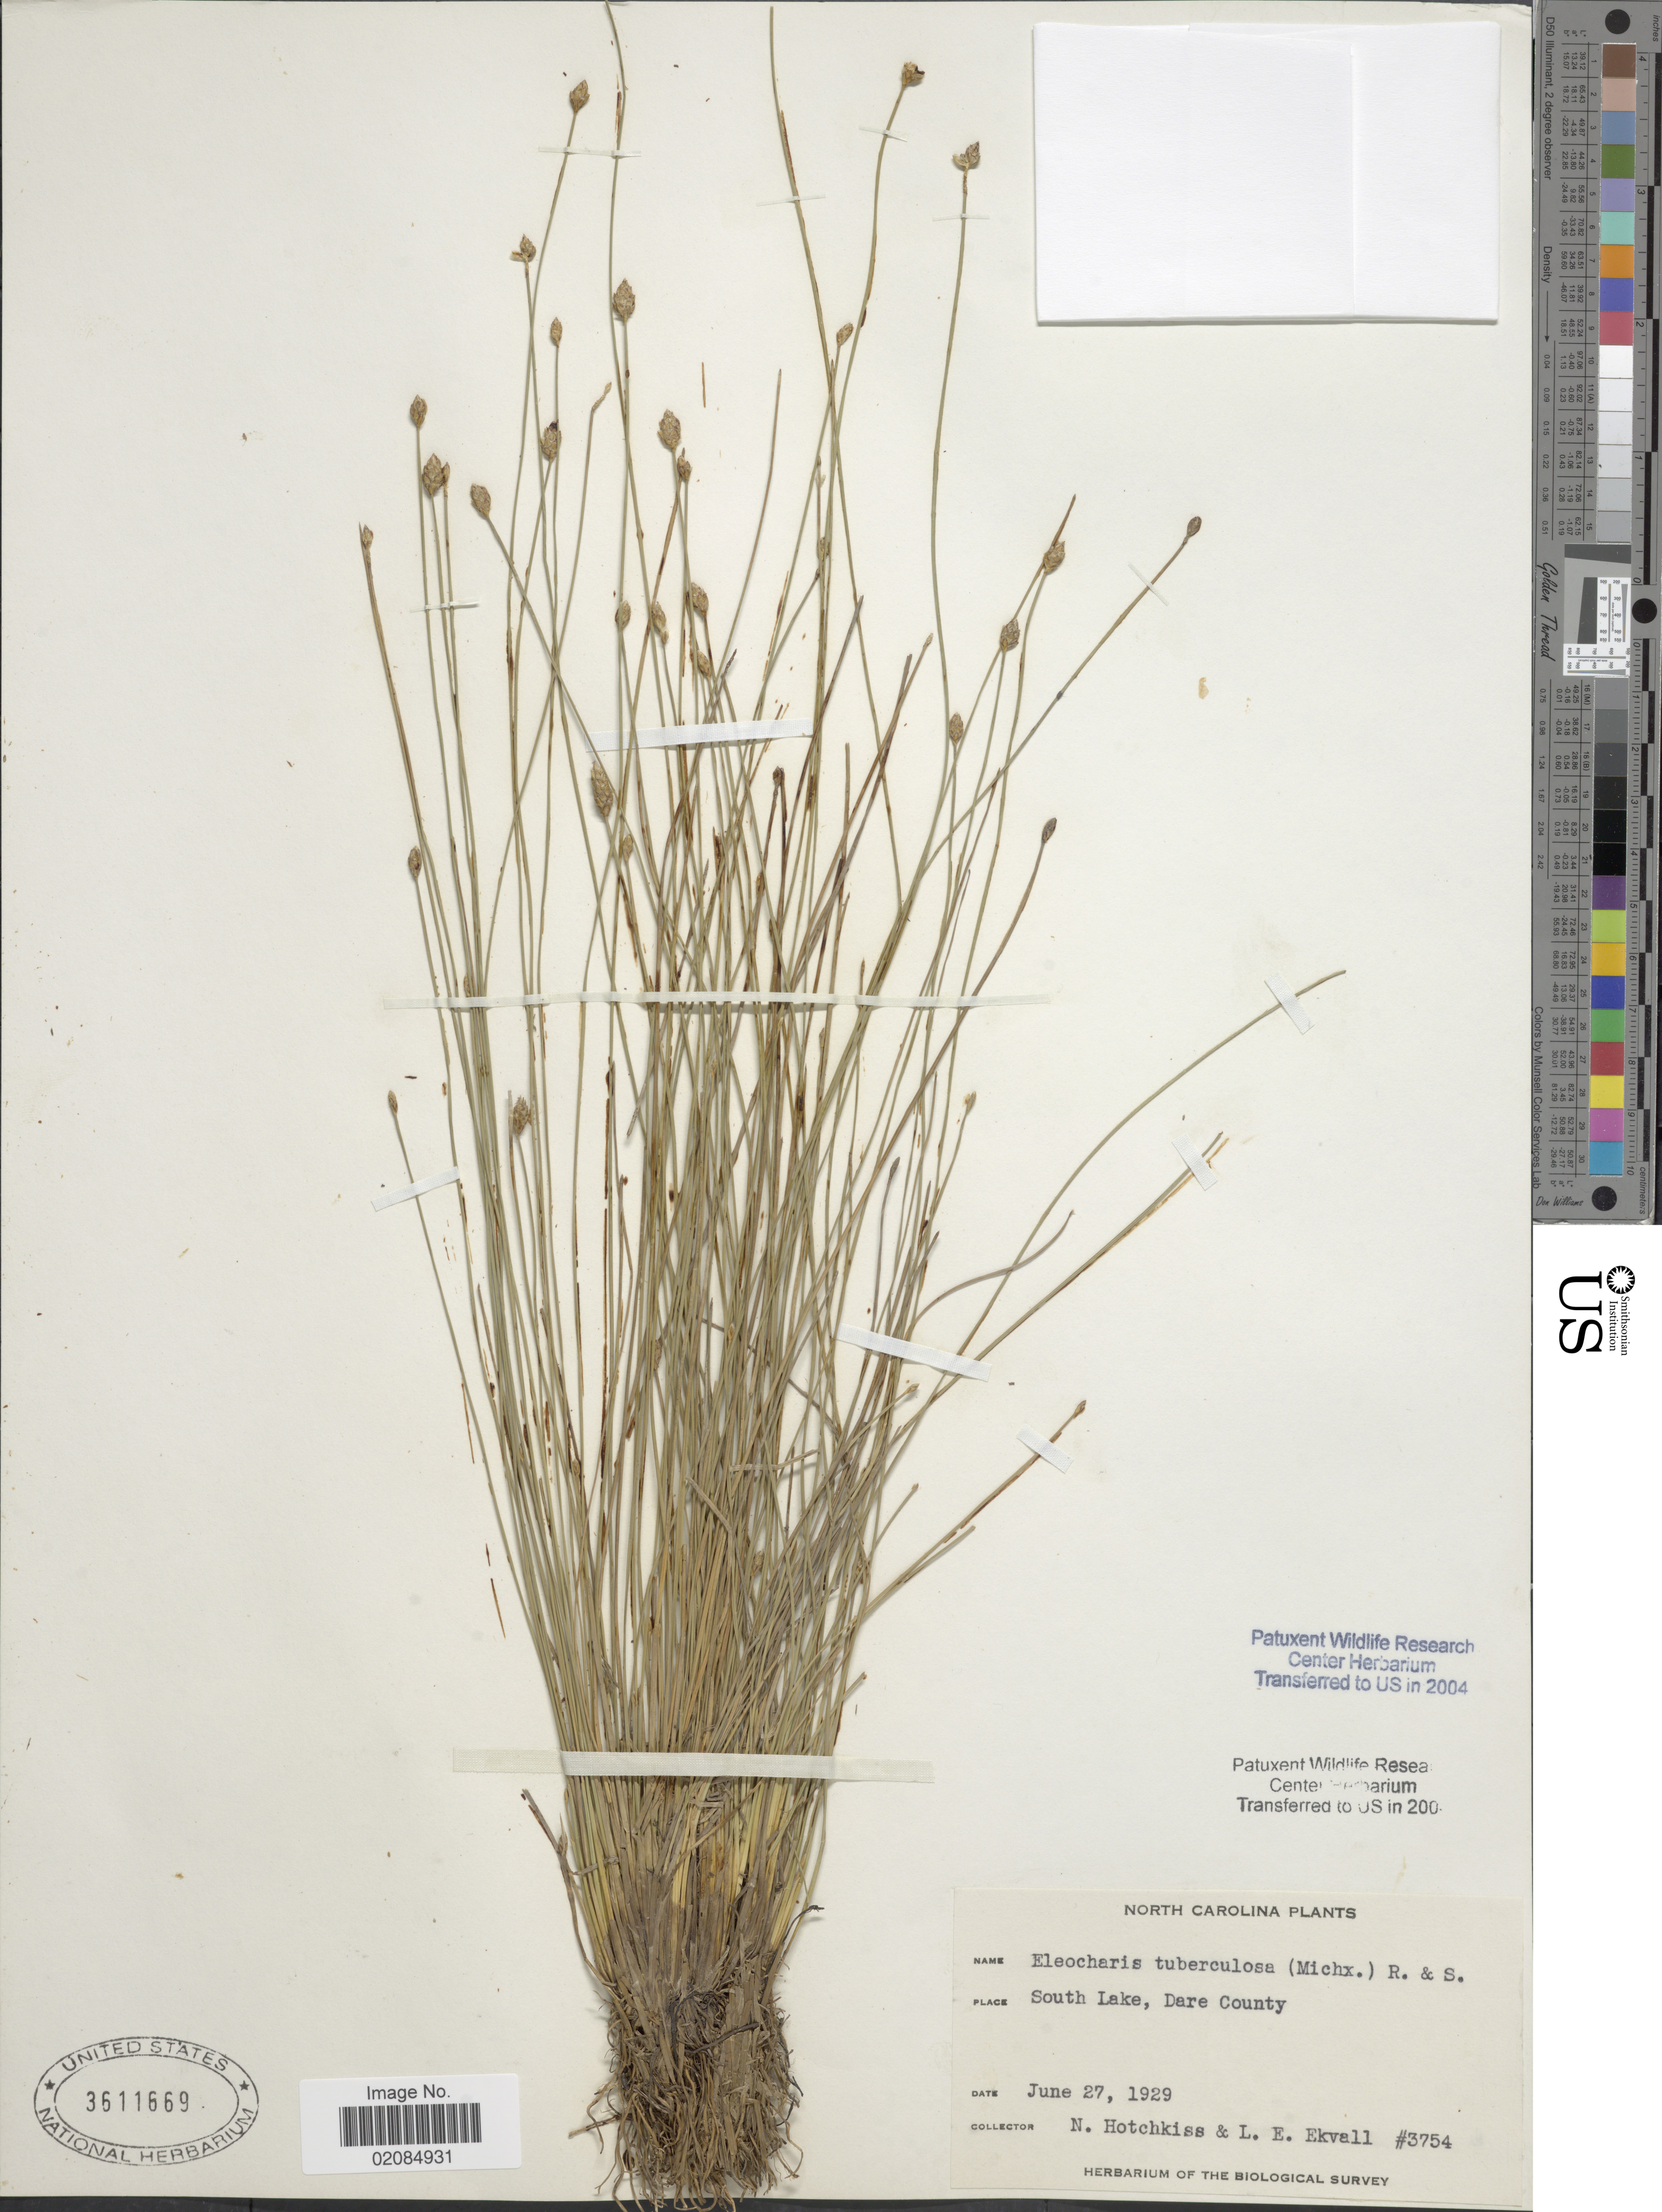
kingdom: Plantae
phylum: Tracheophyta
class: Liliopsida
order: Poales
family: Cyperaceae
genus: Eleocharis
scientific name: Eleocharis tuberculosa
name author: (Michx.) Roem. & Schult.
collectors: N. Hotchkiss & L. Ekvall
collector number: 3754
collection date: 1929-06-27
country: United States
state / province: North Carolina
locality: South Lake, Dare County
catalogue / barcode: US 3611669